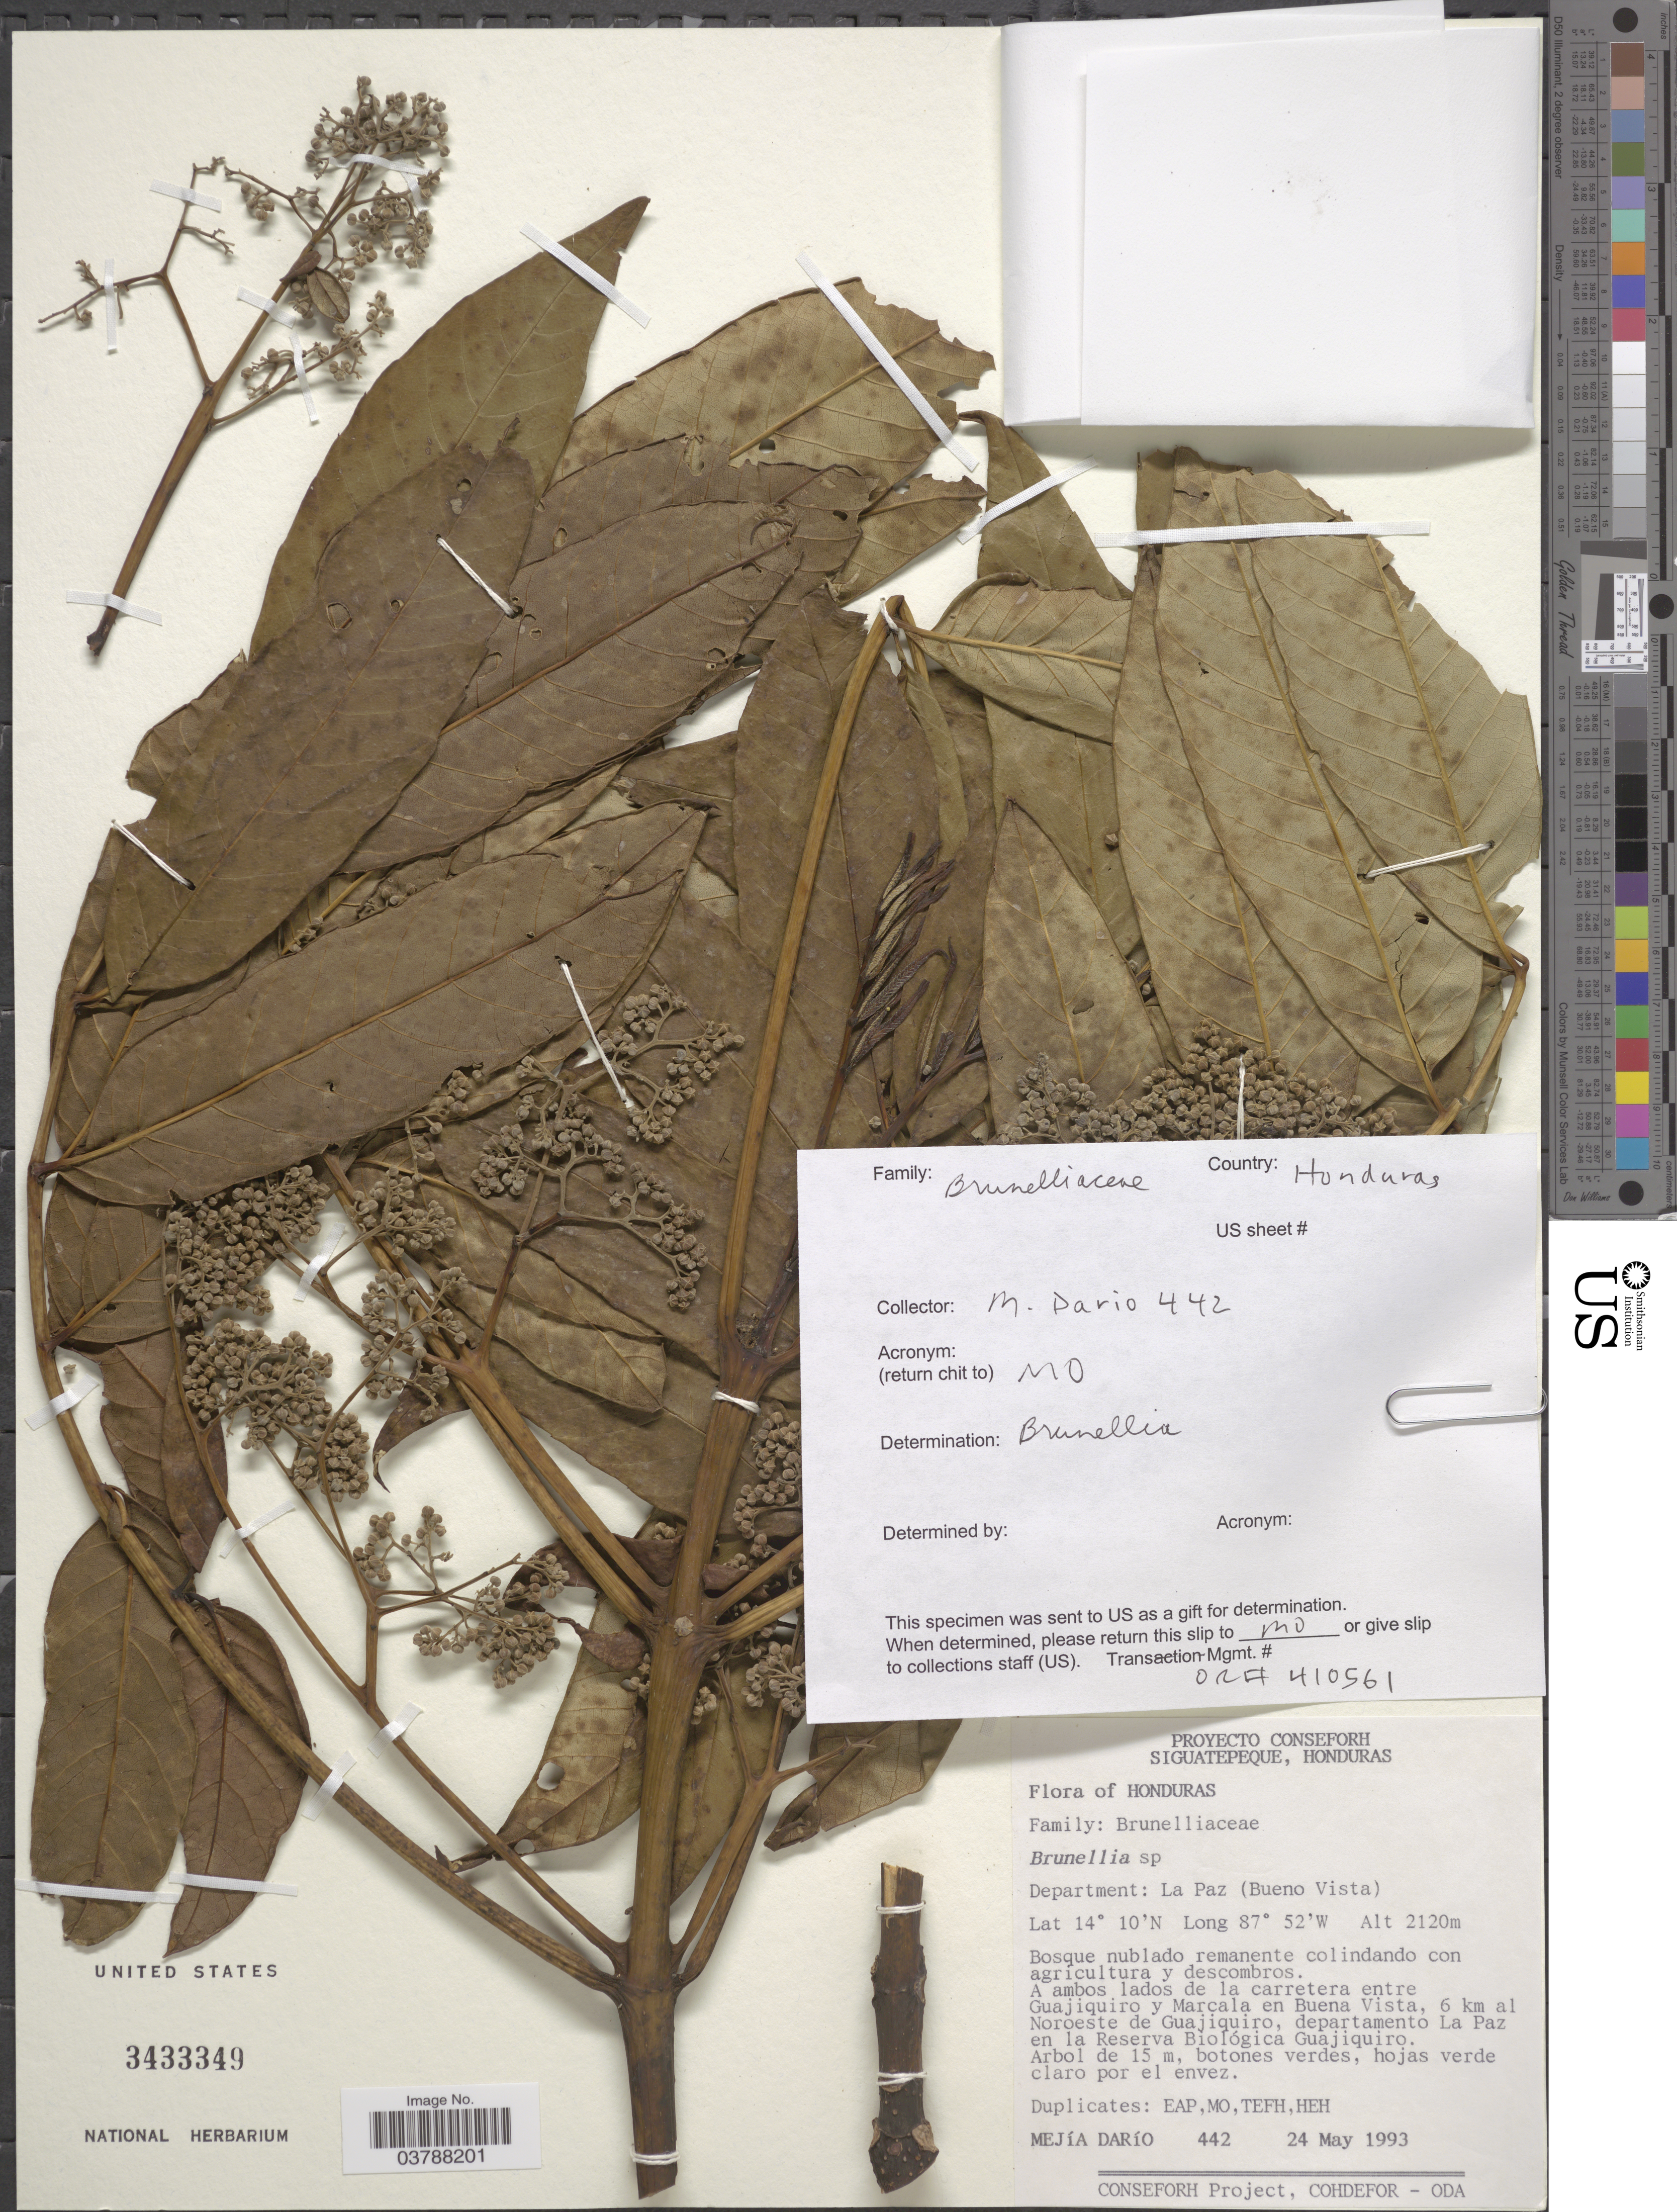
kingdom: Plantae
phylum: Tracheophyta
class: Magnoliopsida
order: Oxalidales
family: Brunelliaceae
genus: Brunellia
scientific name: Brunellia sp.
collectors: M. Dário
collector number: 442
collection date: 1993-05-24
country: Honduras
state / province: La Paz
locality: Department: La Paz (Bueno Vista). A ambos lados de la carretera entre Guajiquiro y Marcala en Buena Vista, 6 km al Noroeste de Guajiquiro, departamento La Paz en la Reserva Biológica Guajiquiro.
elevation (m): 2120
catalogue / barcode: US 3433349